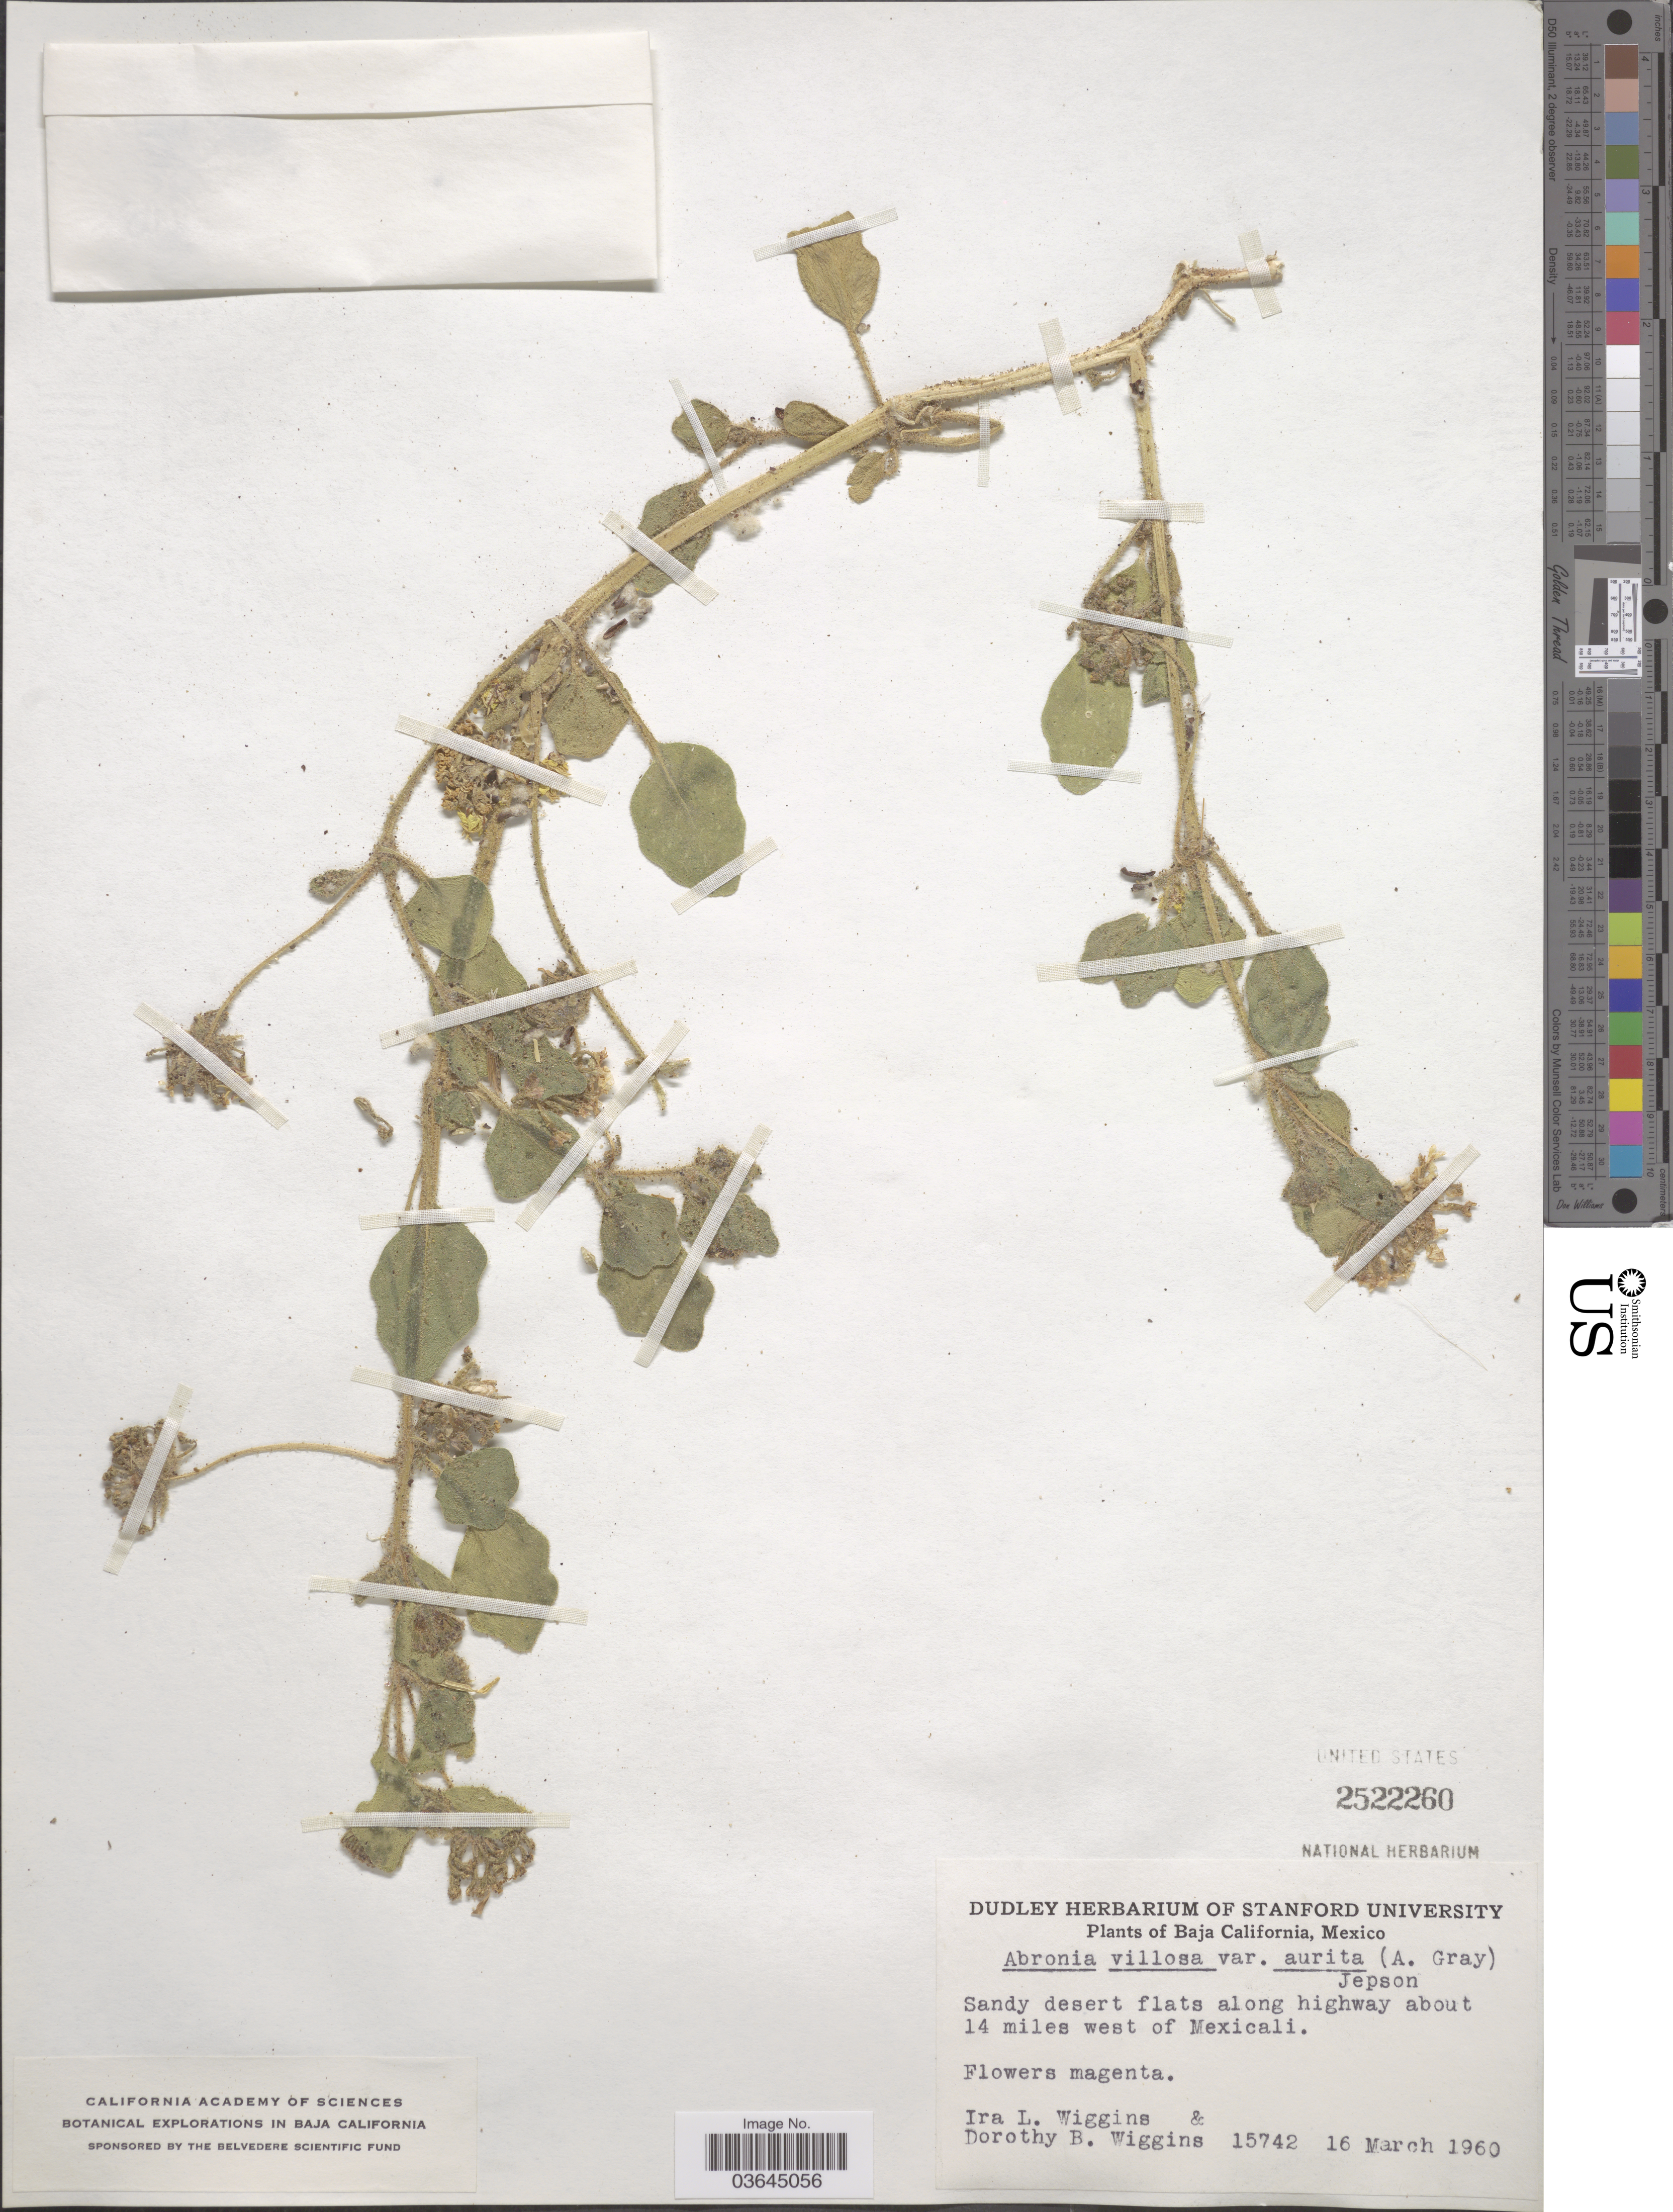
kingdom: Plantae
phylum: Tracheophyta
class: Magnoliopsida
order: Caryophyllales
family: Nyctaginaceae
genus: Abronia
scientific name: Abronia villosa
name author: S. Watson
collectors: I. L. Wiggins & D. B. Wiggins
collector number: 15742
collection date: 1960-03-16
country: Mexico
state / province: Baja California Norte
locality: Sandy desert flats along highway about 14 miles west of Mexicali.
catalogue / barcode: US 2522260